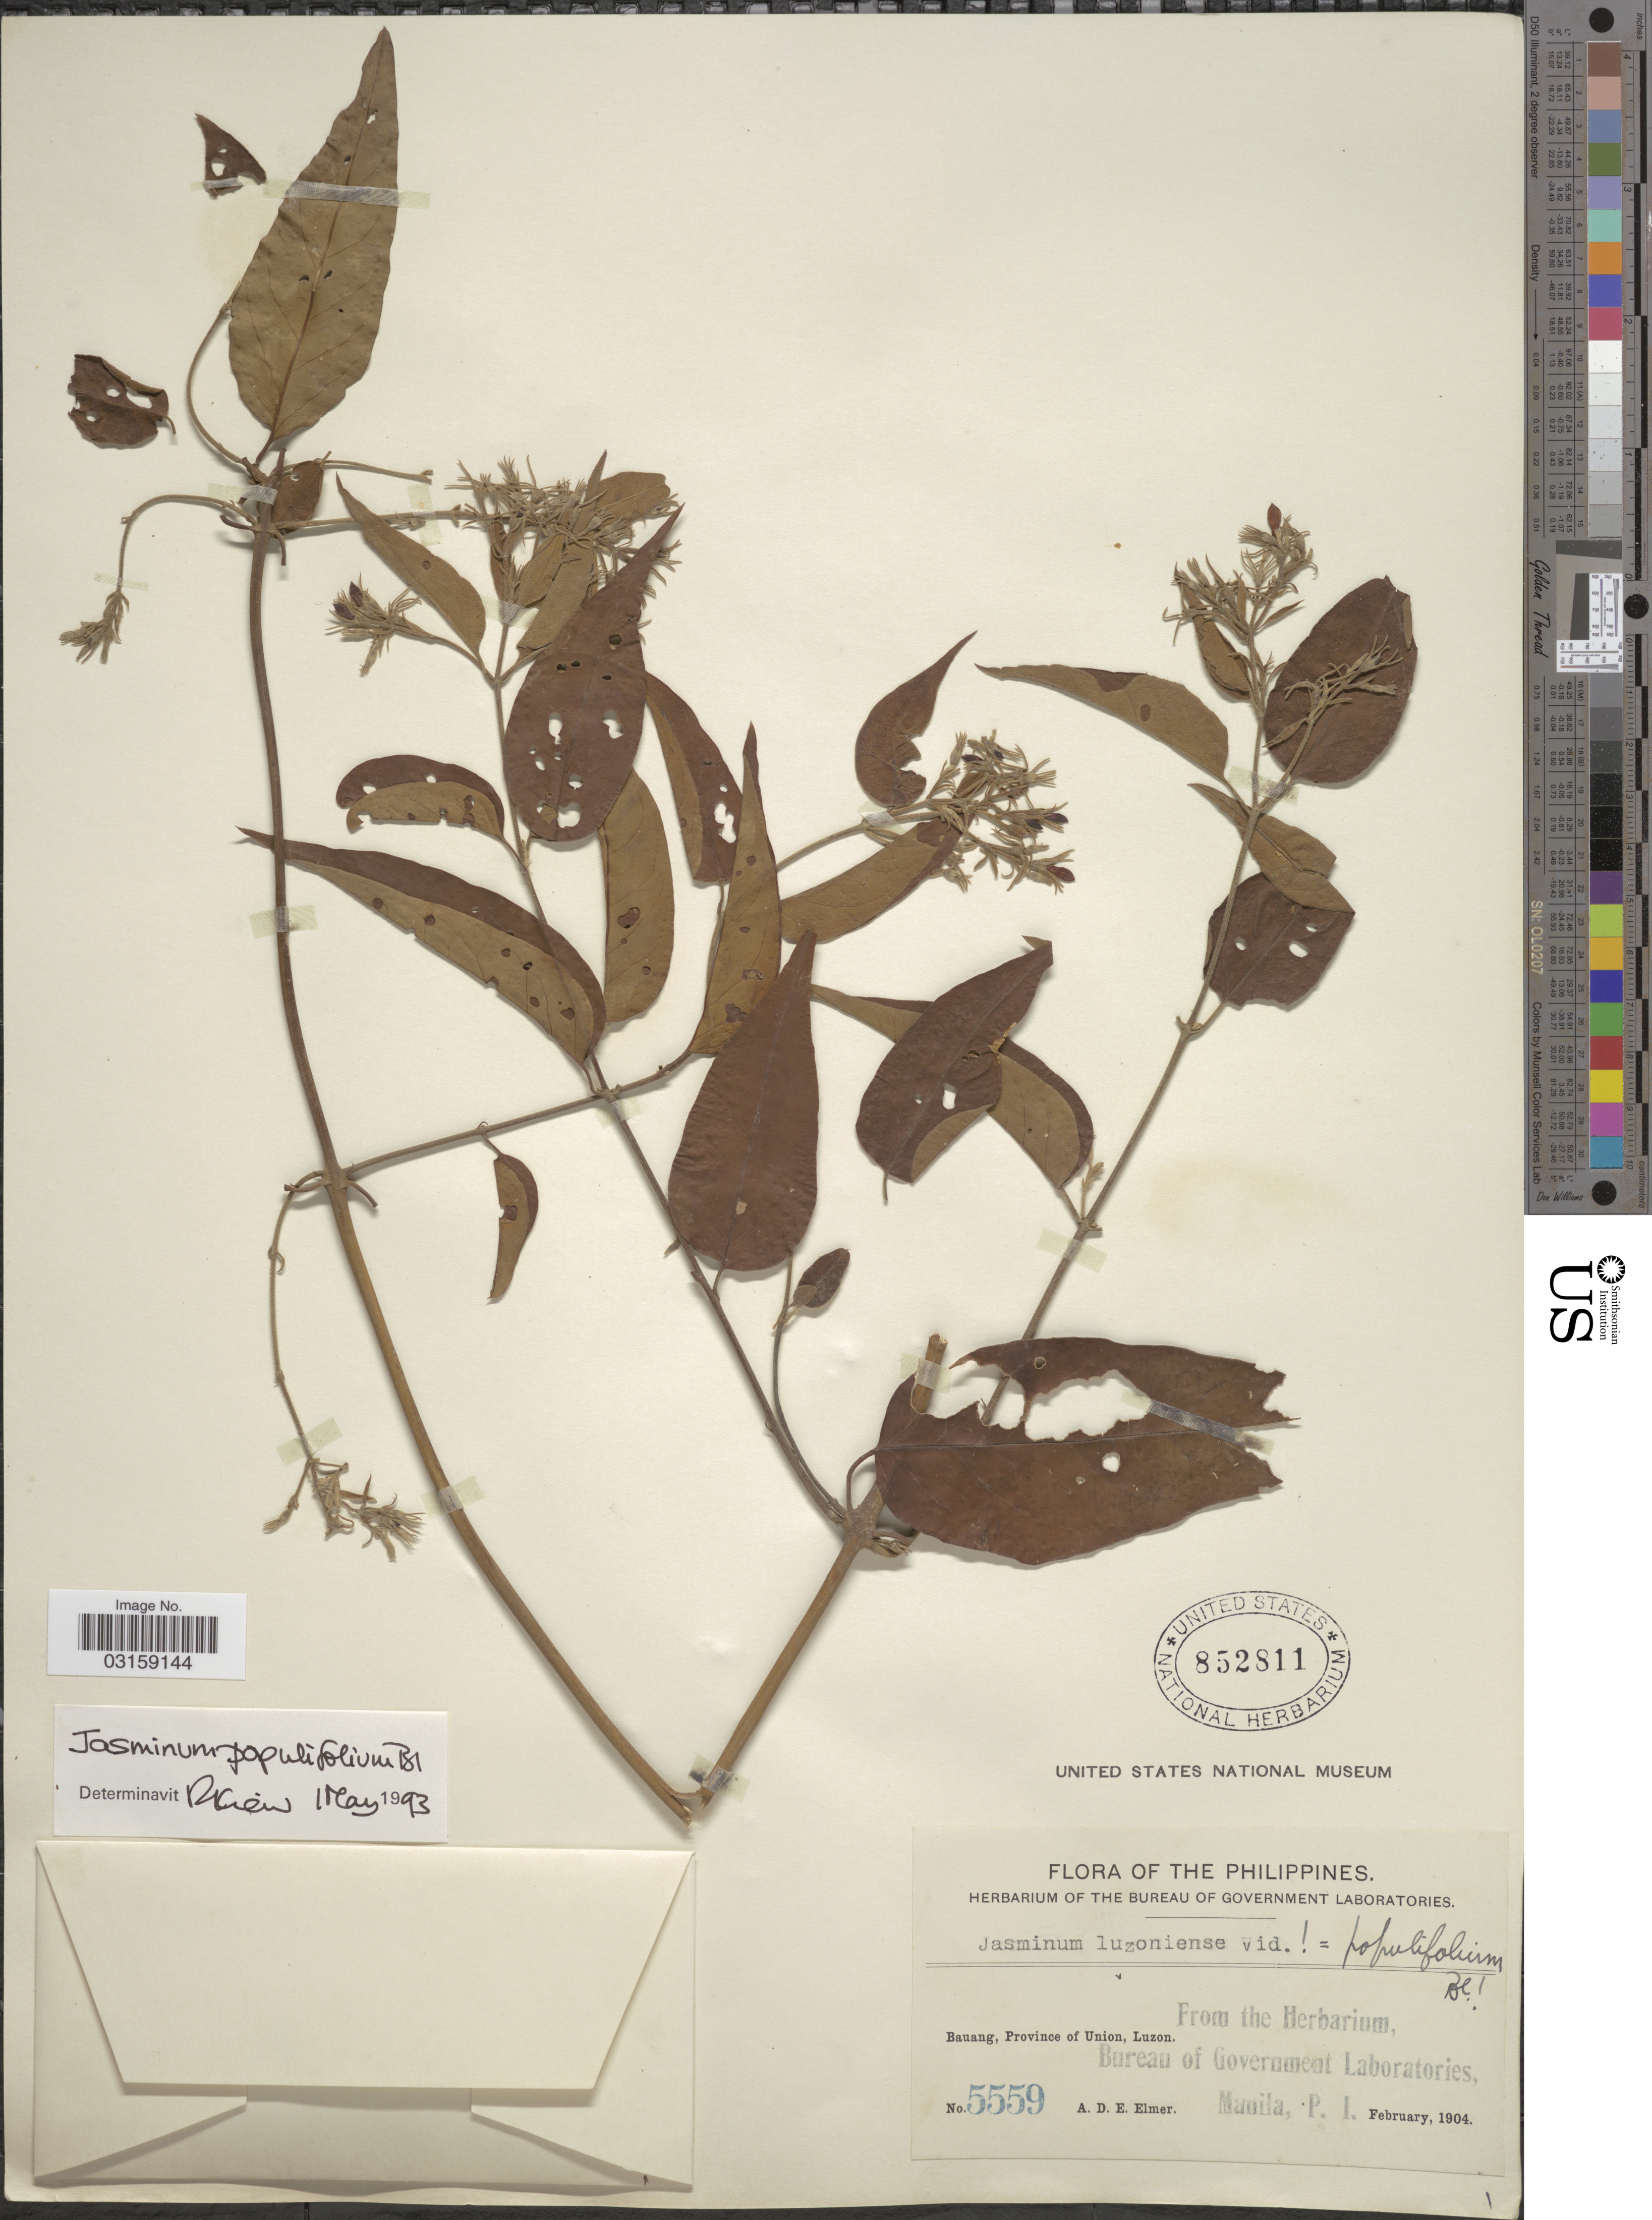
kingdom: Plantae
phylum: Tracheophyta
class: Magnoliopsida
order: Lamiales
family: Oleaceae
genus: Jasminum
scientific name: Jasminum populifolium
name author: Blume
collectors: A. D. E. Elmer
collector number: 5559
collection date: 1904-02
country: Philippines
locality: Bauang, Province of Union, Luzon.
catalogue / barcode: US 852811